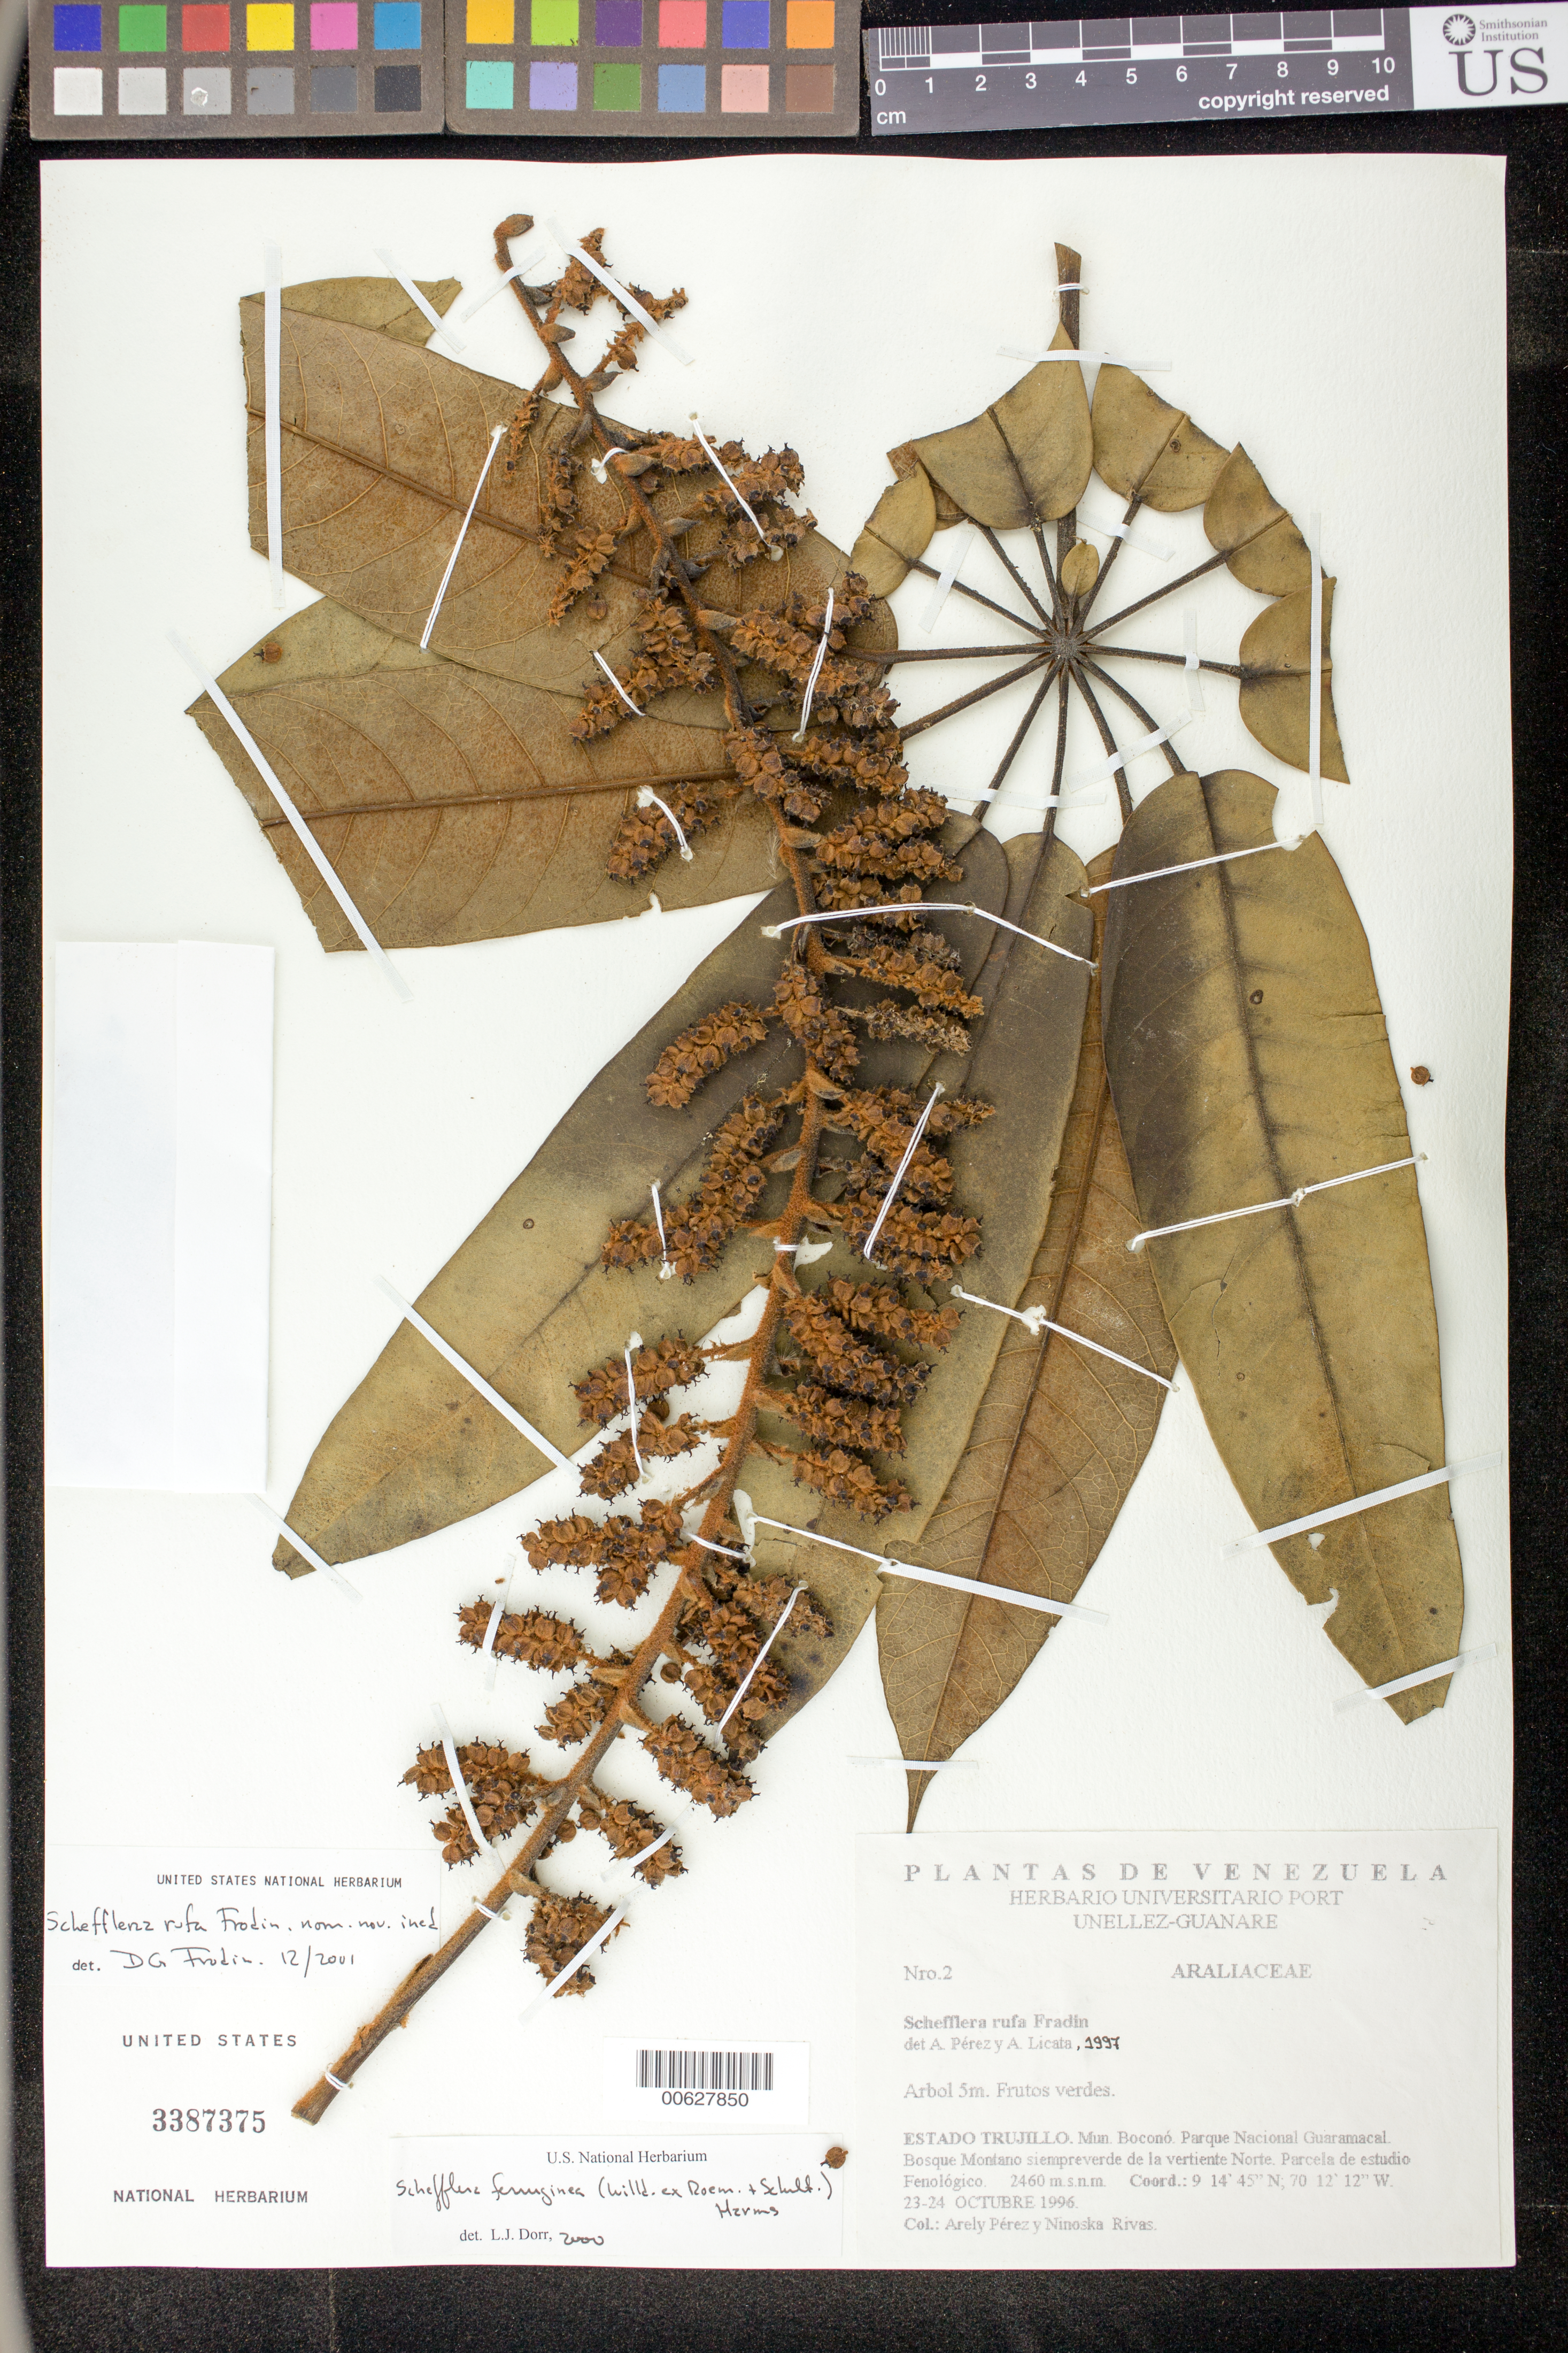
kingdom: Plantae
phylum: Tracheophyta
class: Magnoliopsida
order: Apiales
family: Araliaceae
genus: Schefflera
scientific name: Schefflera rufa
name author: Frodin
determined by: Frodin, D. G.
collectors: A. Pérez & N. Rivas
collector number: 2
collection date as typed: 23 Oct 1996 to 24 Oct 1996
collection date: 1996-10-23/1996-10-24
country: Venezuela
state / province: Trujillo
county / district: Boconó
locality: Parque Nacional Guaramacal, Bosque Montano siempreverde de la vertiente Norte, Parcela de estudio Fenológico.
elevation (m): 2460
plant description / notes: PORT, US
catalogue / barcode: US 3387375